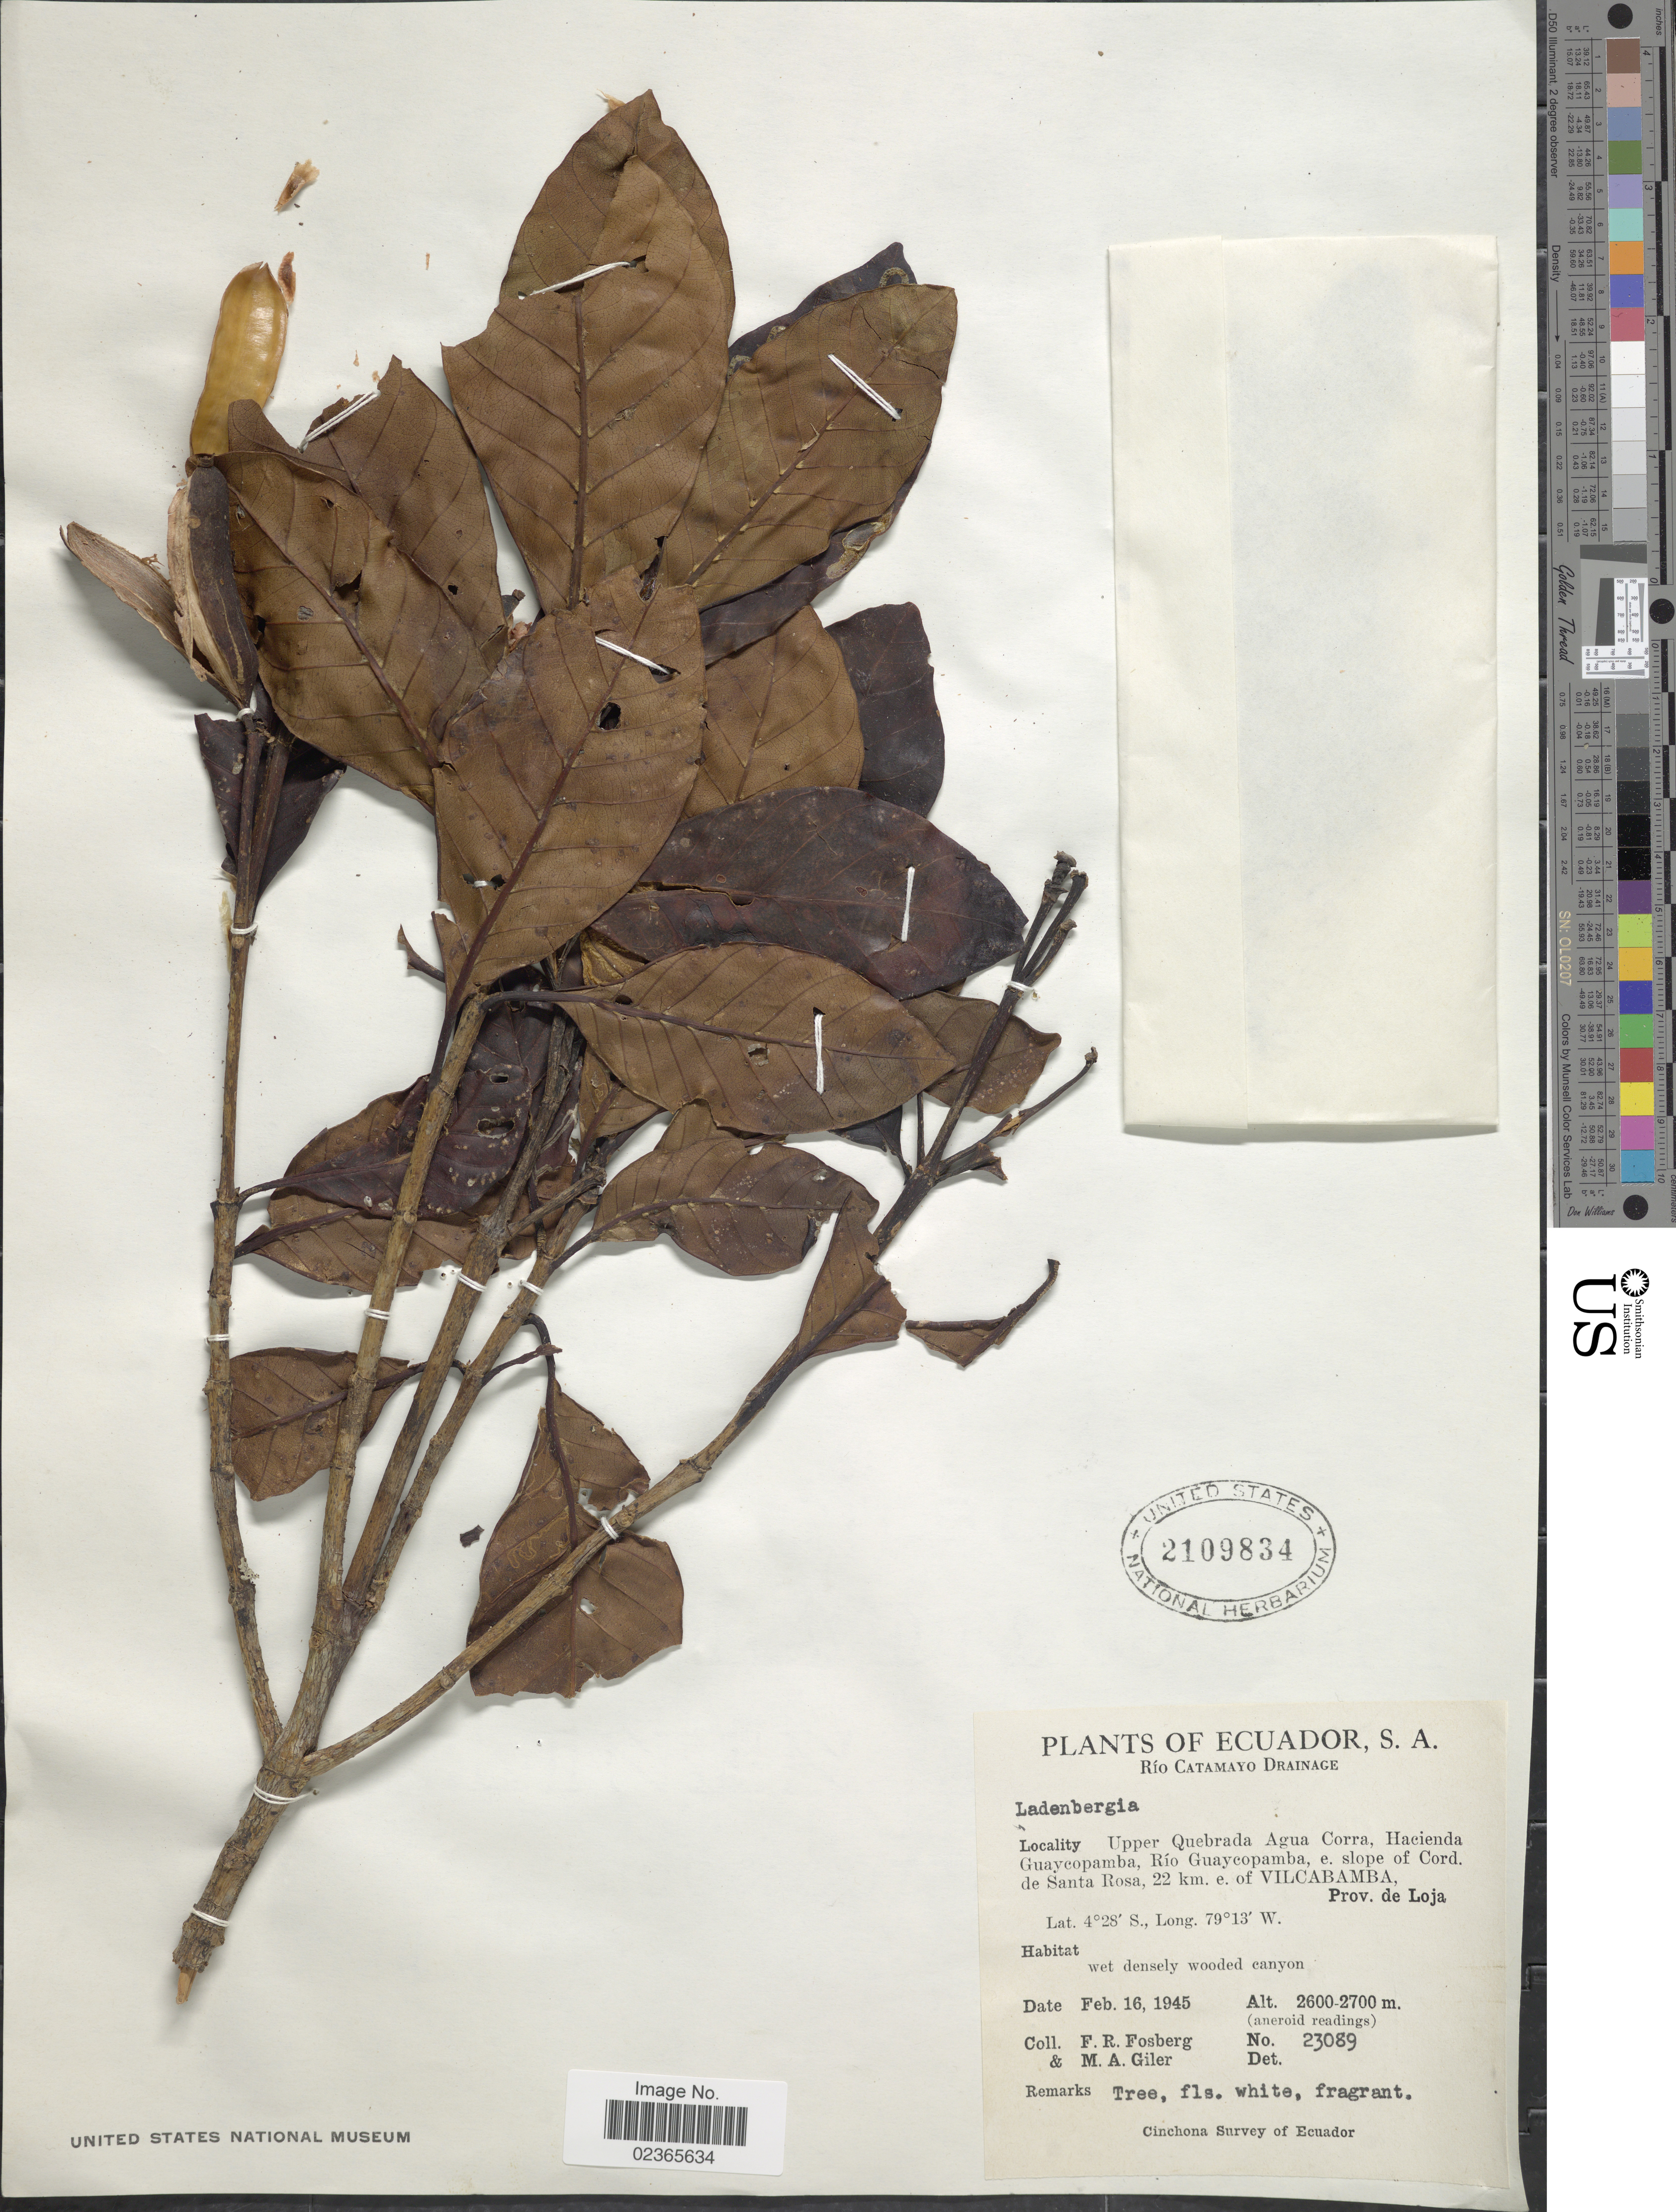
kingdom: Plantae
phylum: Tracheophyta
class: Magnoliopsida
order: Gentianales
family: Rubiaceae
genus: Ladenbergia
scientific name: Ladenbergia sp.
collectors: F. R. Fosberg & M. Giler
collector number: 23089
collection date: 1945-02-16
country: Ecuador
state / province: Loja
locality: Rio Catamayo Drainage, Upper Quebrada Agua Corra, Hacienda Guaycopamba, Rio Guaycopamba, e. slope of Cord. de Santa Rosa, 22 km. e. of Vilcabamba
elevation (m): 2600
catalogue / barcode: US 2109834